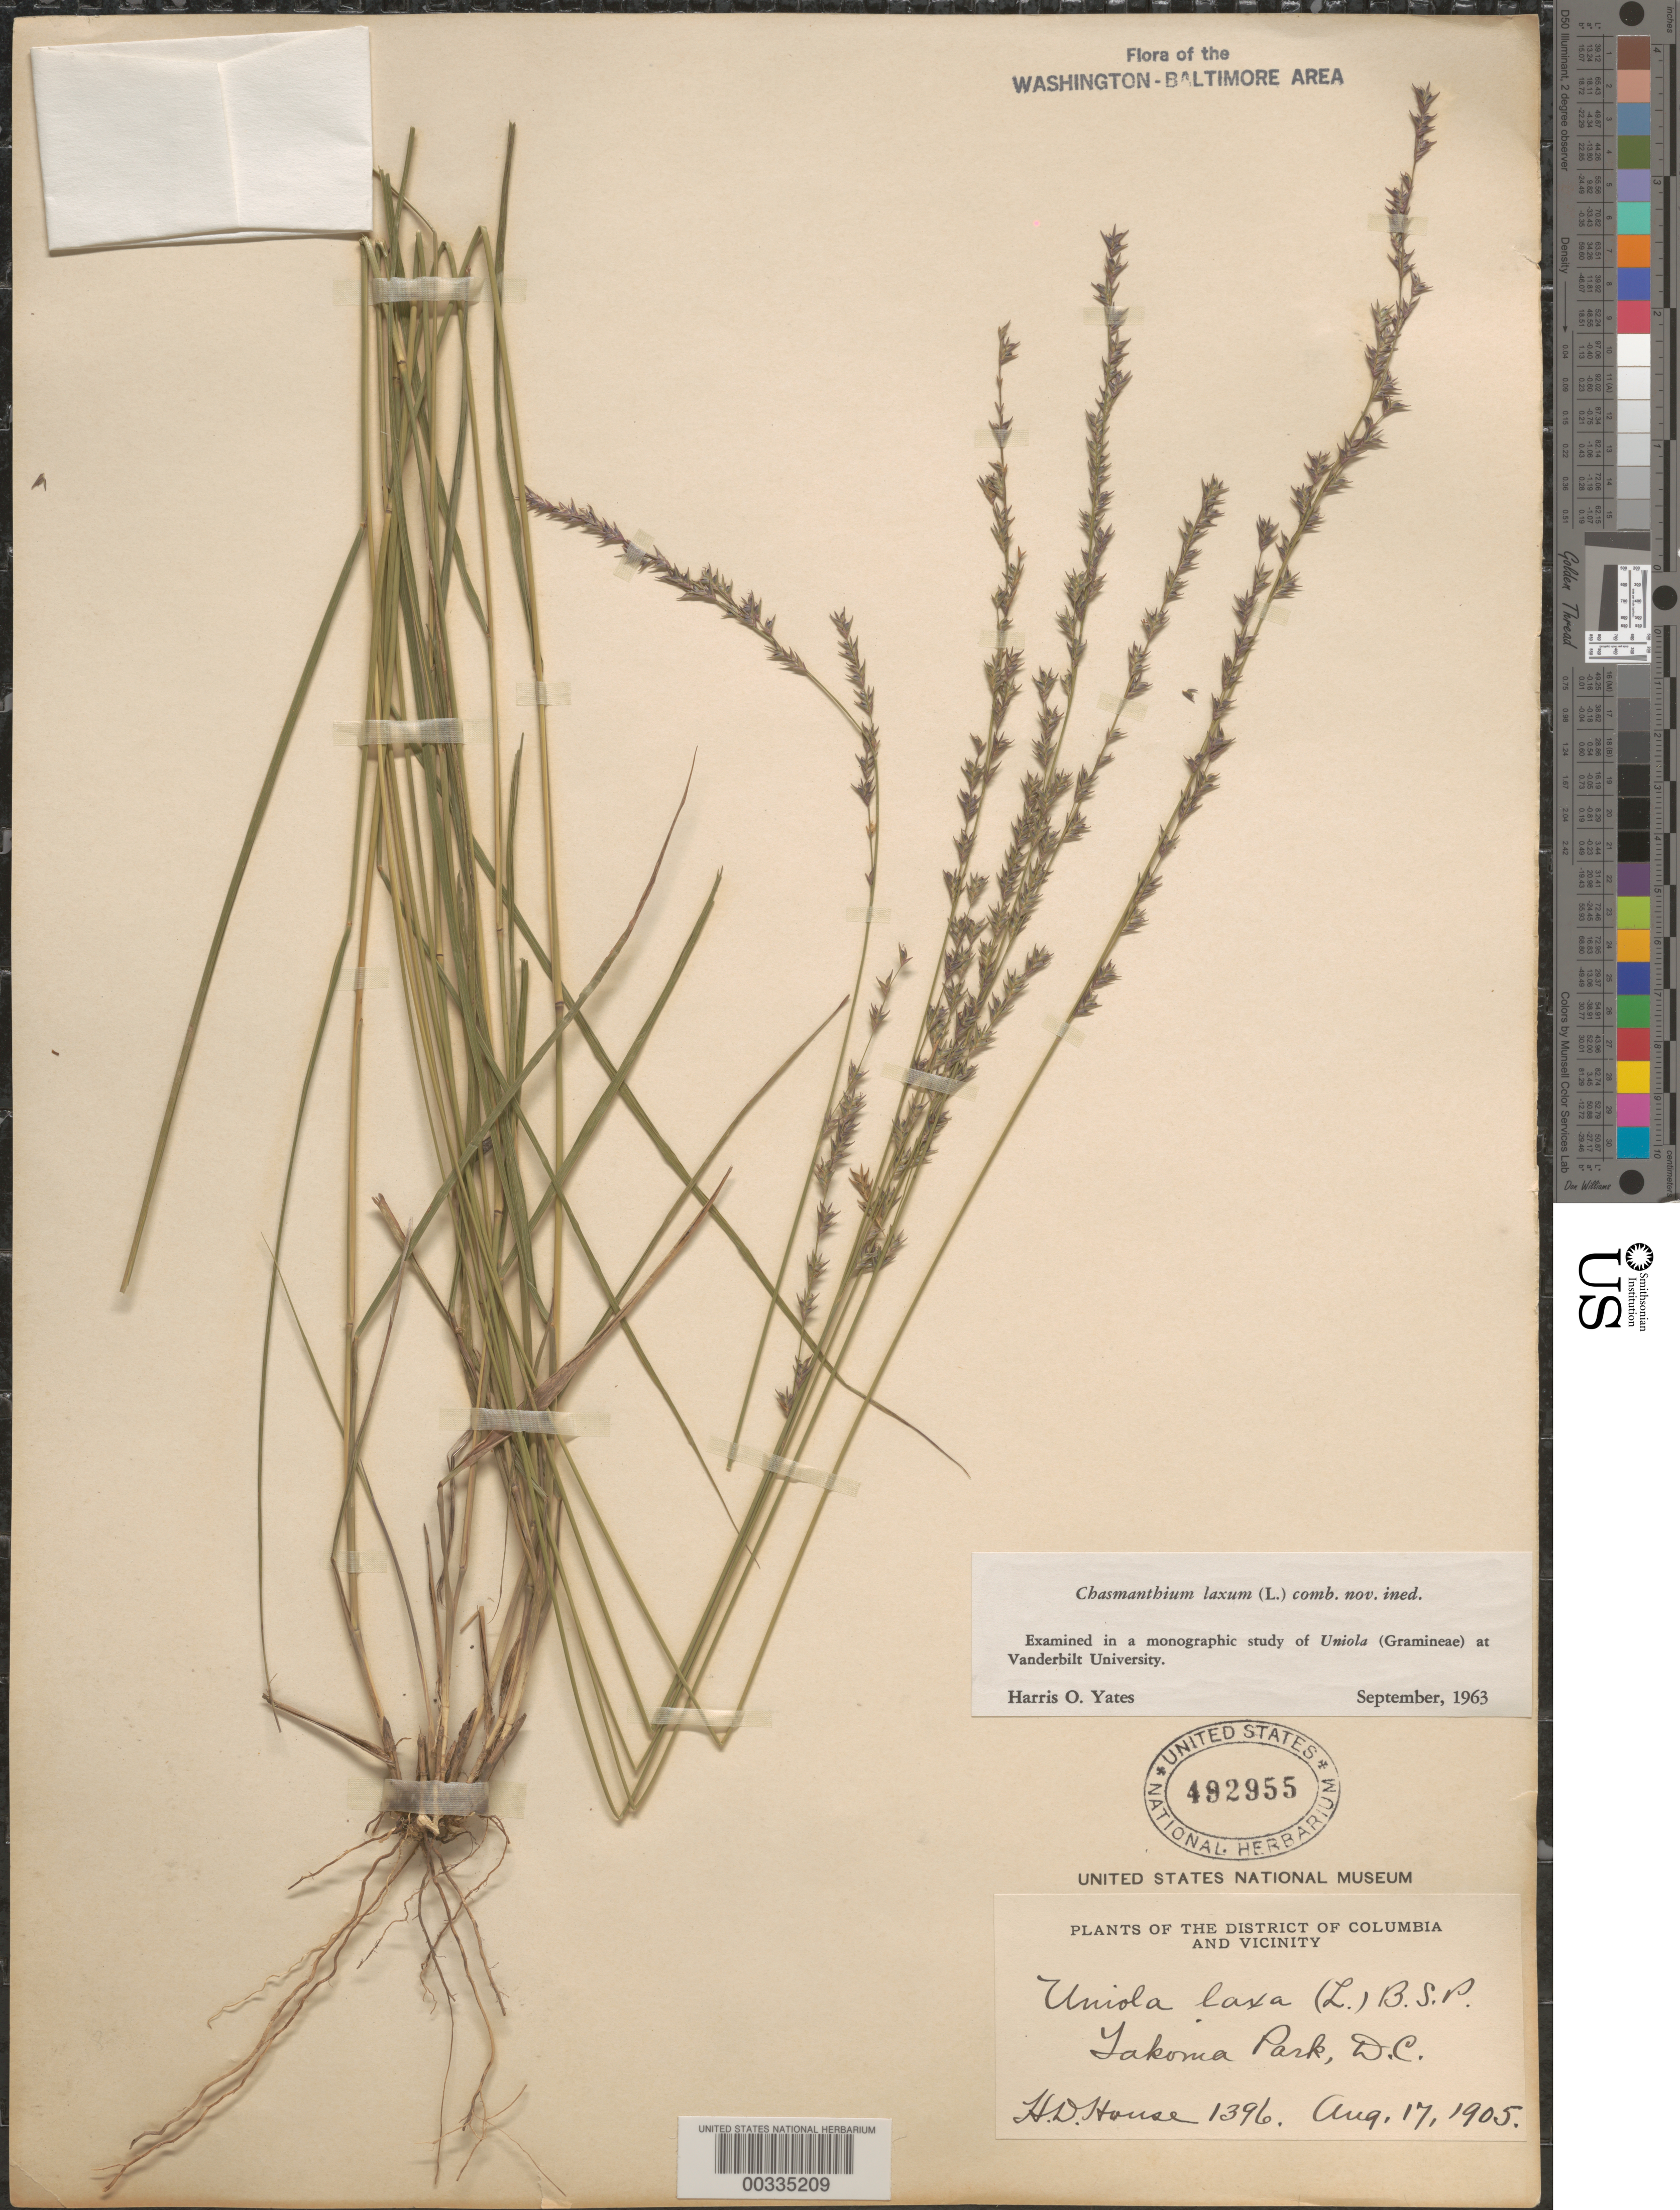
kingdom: Plantae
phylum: Tracheophyta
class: Liliopsida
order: Poales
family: Poaceae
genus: Chasmanthium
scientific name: Chasmanthium laxum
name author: (L.) H.O. Yates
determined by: Yates, H. O.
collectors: H. D. House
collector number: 1396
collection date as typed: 17 Aug 1905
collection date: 1905-08-17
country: United States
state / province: District of Columbia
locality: Takoma Park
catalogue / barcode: US 492955